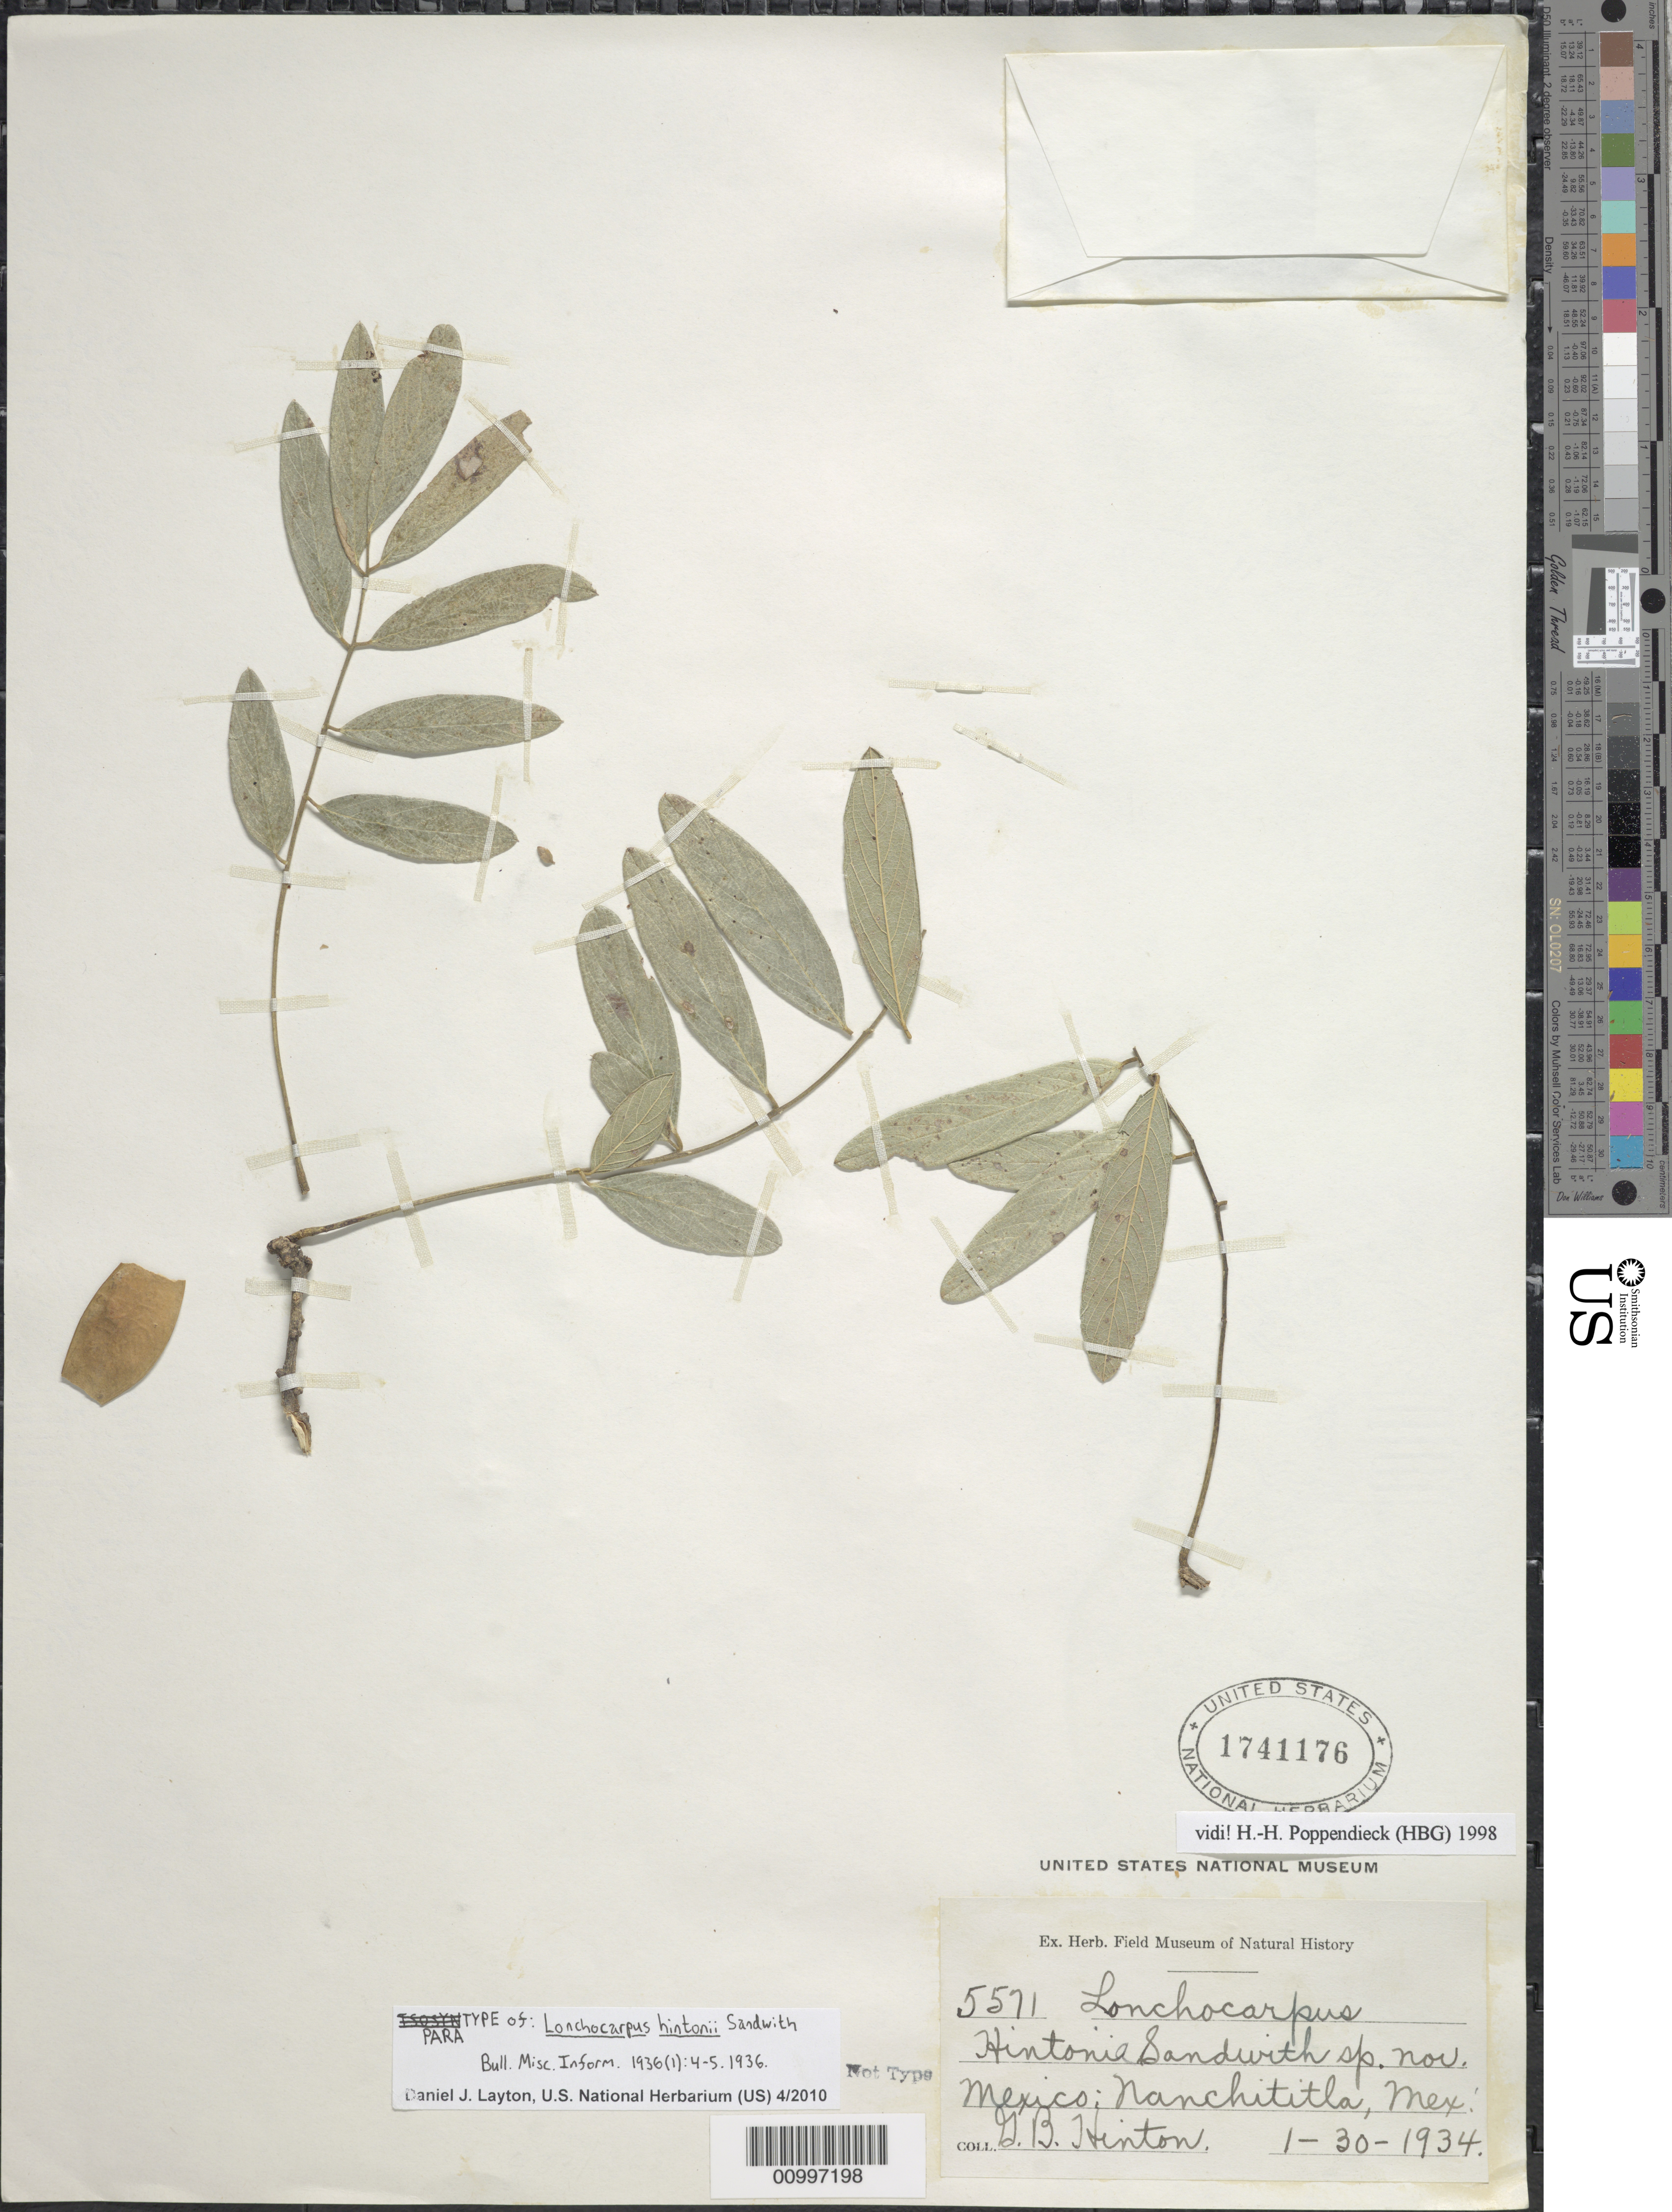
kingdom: Plantae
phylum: Tracheophyta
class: Magnoliopsida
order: Fabales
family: Fabaceae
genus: Lonchocarpus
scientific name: Lonchocarpus hintonii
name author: Sandwith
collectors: G. B. Hinton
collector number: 5571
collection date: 1934-01-30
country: Mexico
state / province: México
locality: Mexico: Nanchititla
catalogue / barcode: US 1741176